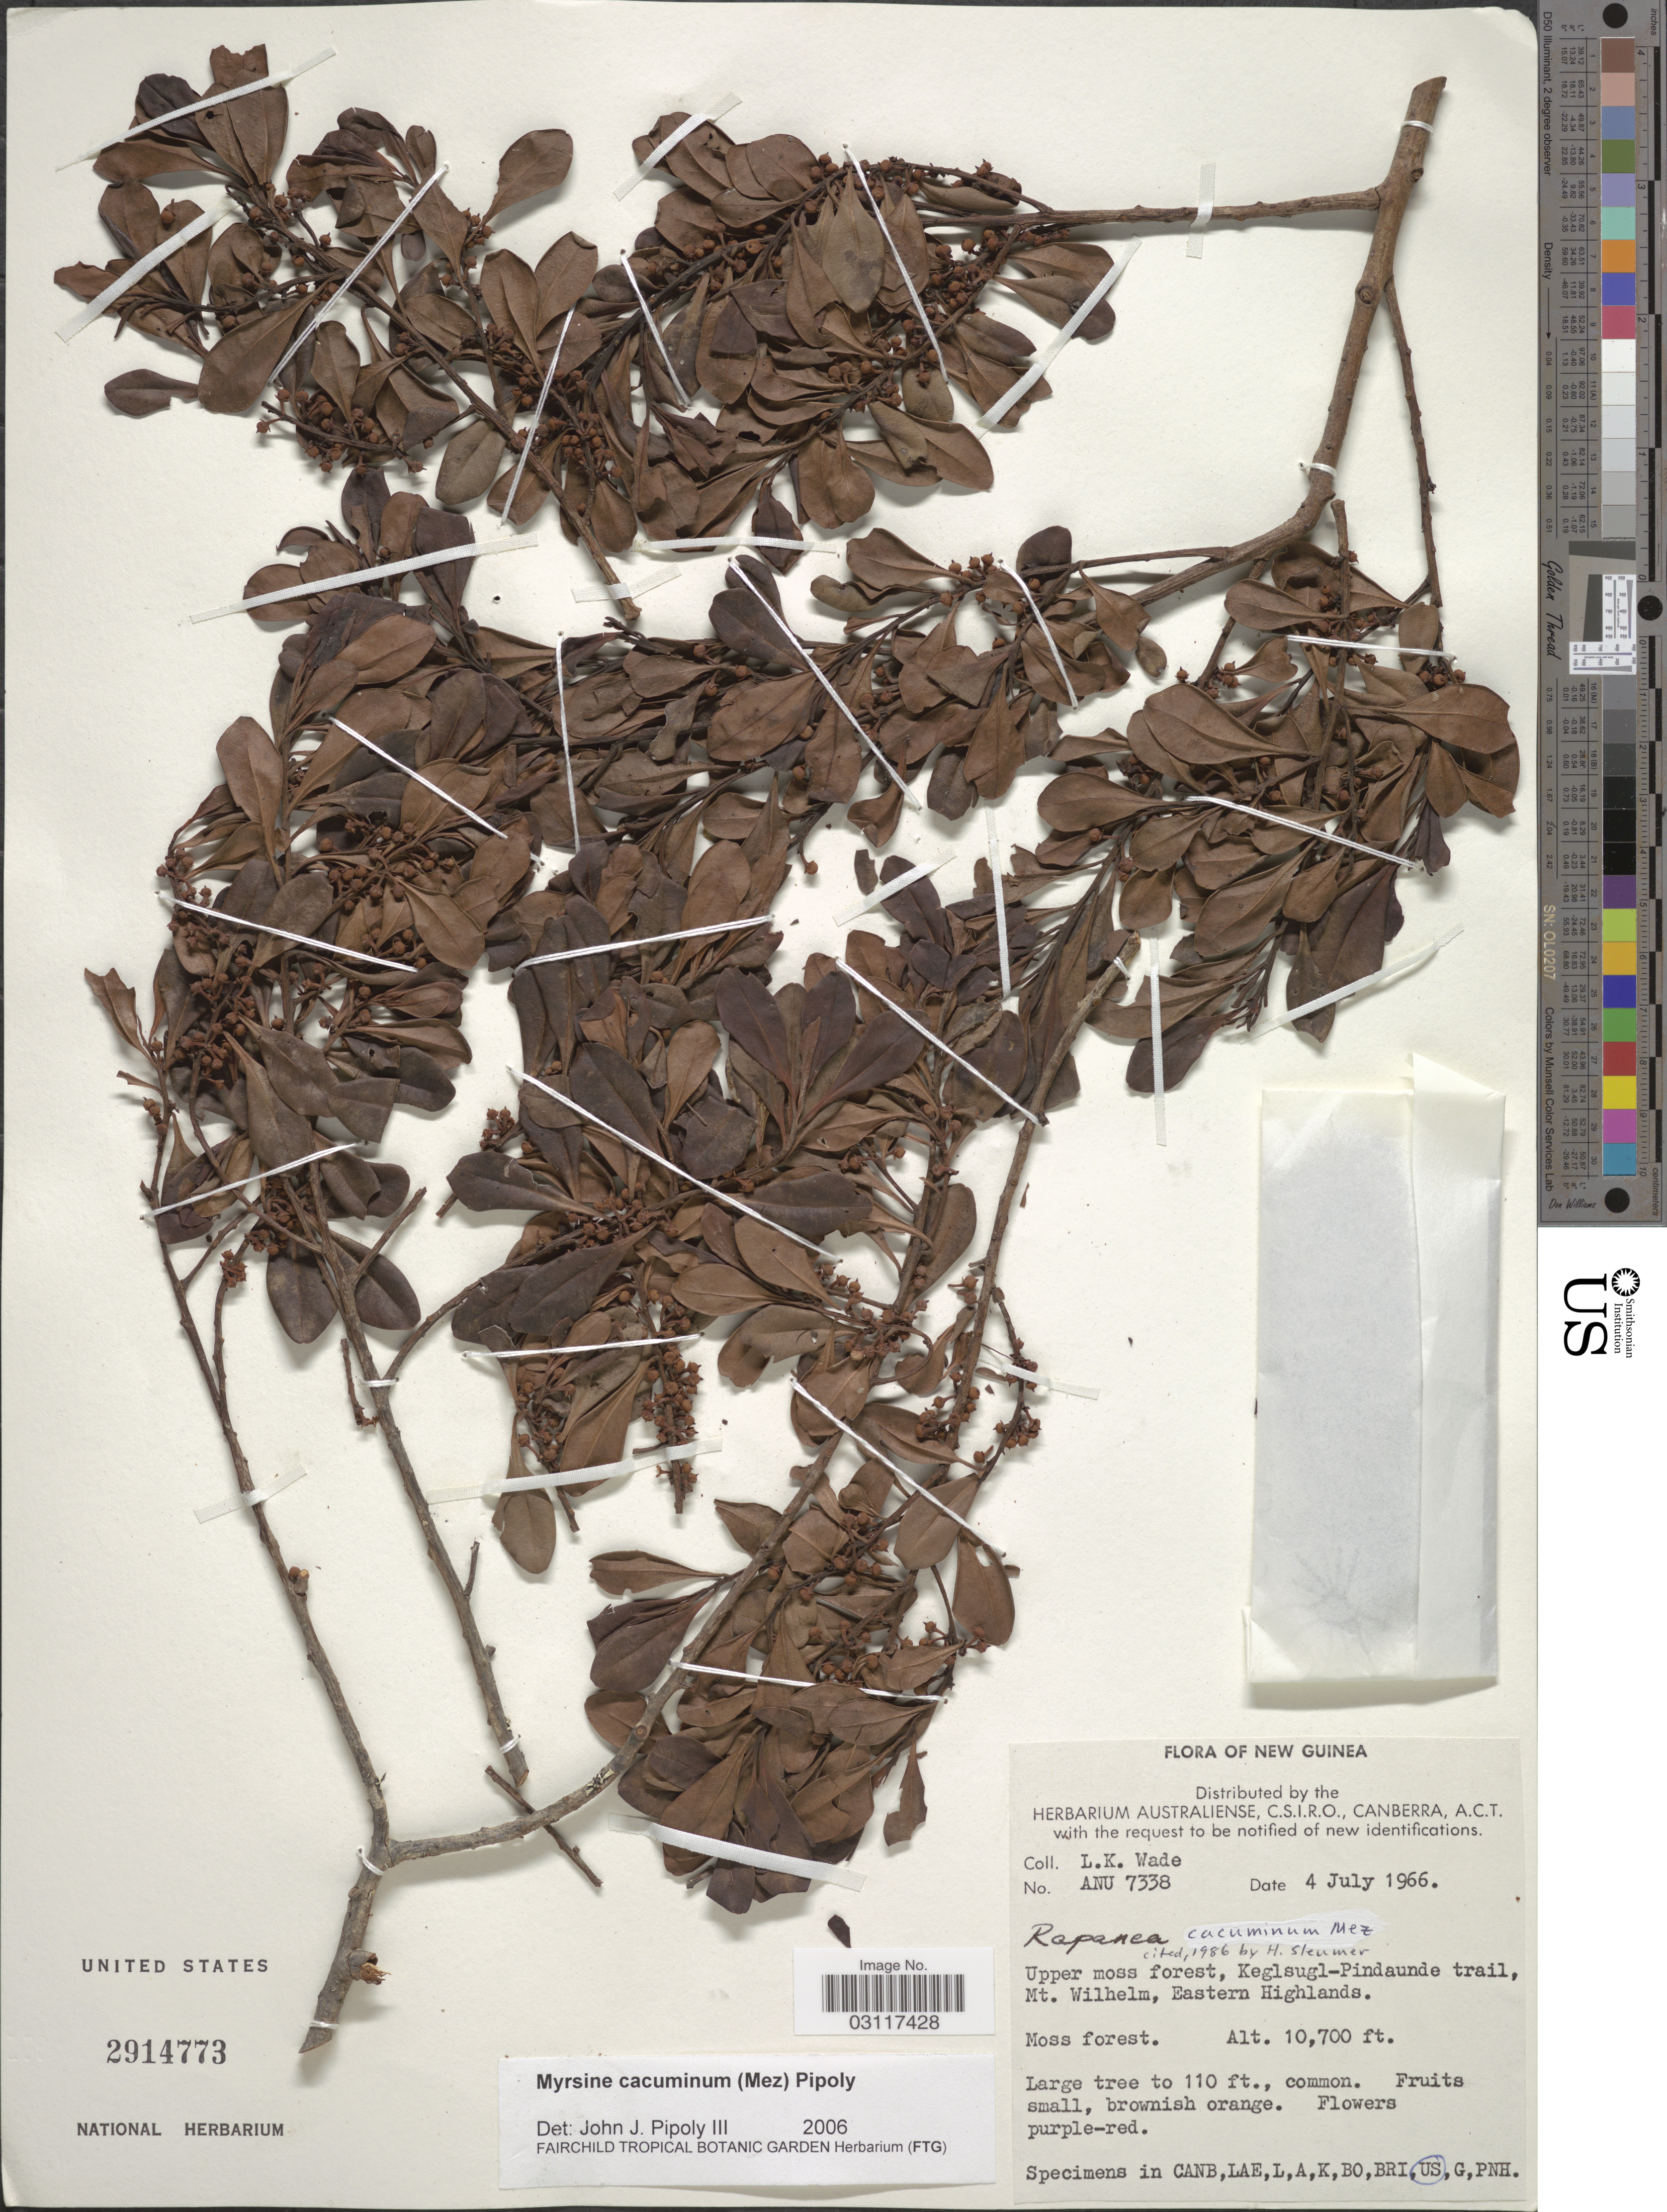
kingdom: Plantae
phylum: Tracheophyta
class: Magnoliopsida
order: Ericales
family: Primulaceae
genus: Myrsine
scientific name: Myrsine cacuminum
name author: (Mez) Pipoly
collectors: L. K. Wade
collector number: ANU 7338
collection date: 1966-07-04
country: Papua New Guinea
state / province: Eastern Highlands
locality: New Guinea, Upper moss forest, Keglsugl-Pindaunde trail, Mt. Wilhelm, Eastern Highlands.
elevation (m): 3261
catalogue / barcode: US 2914773